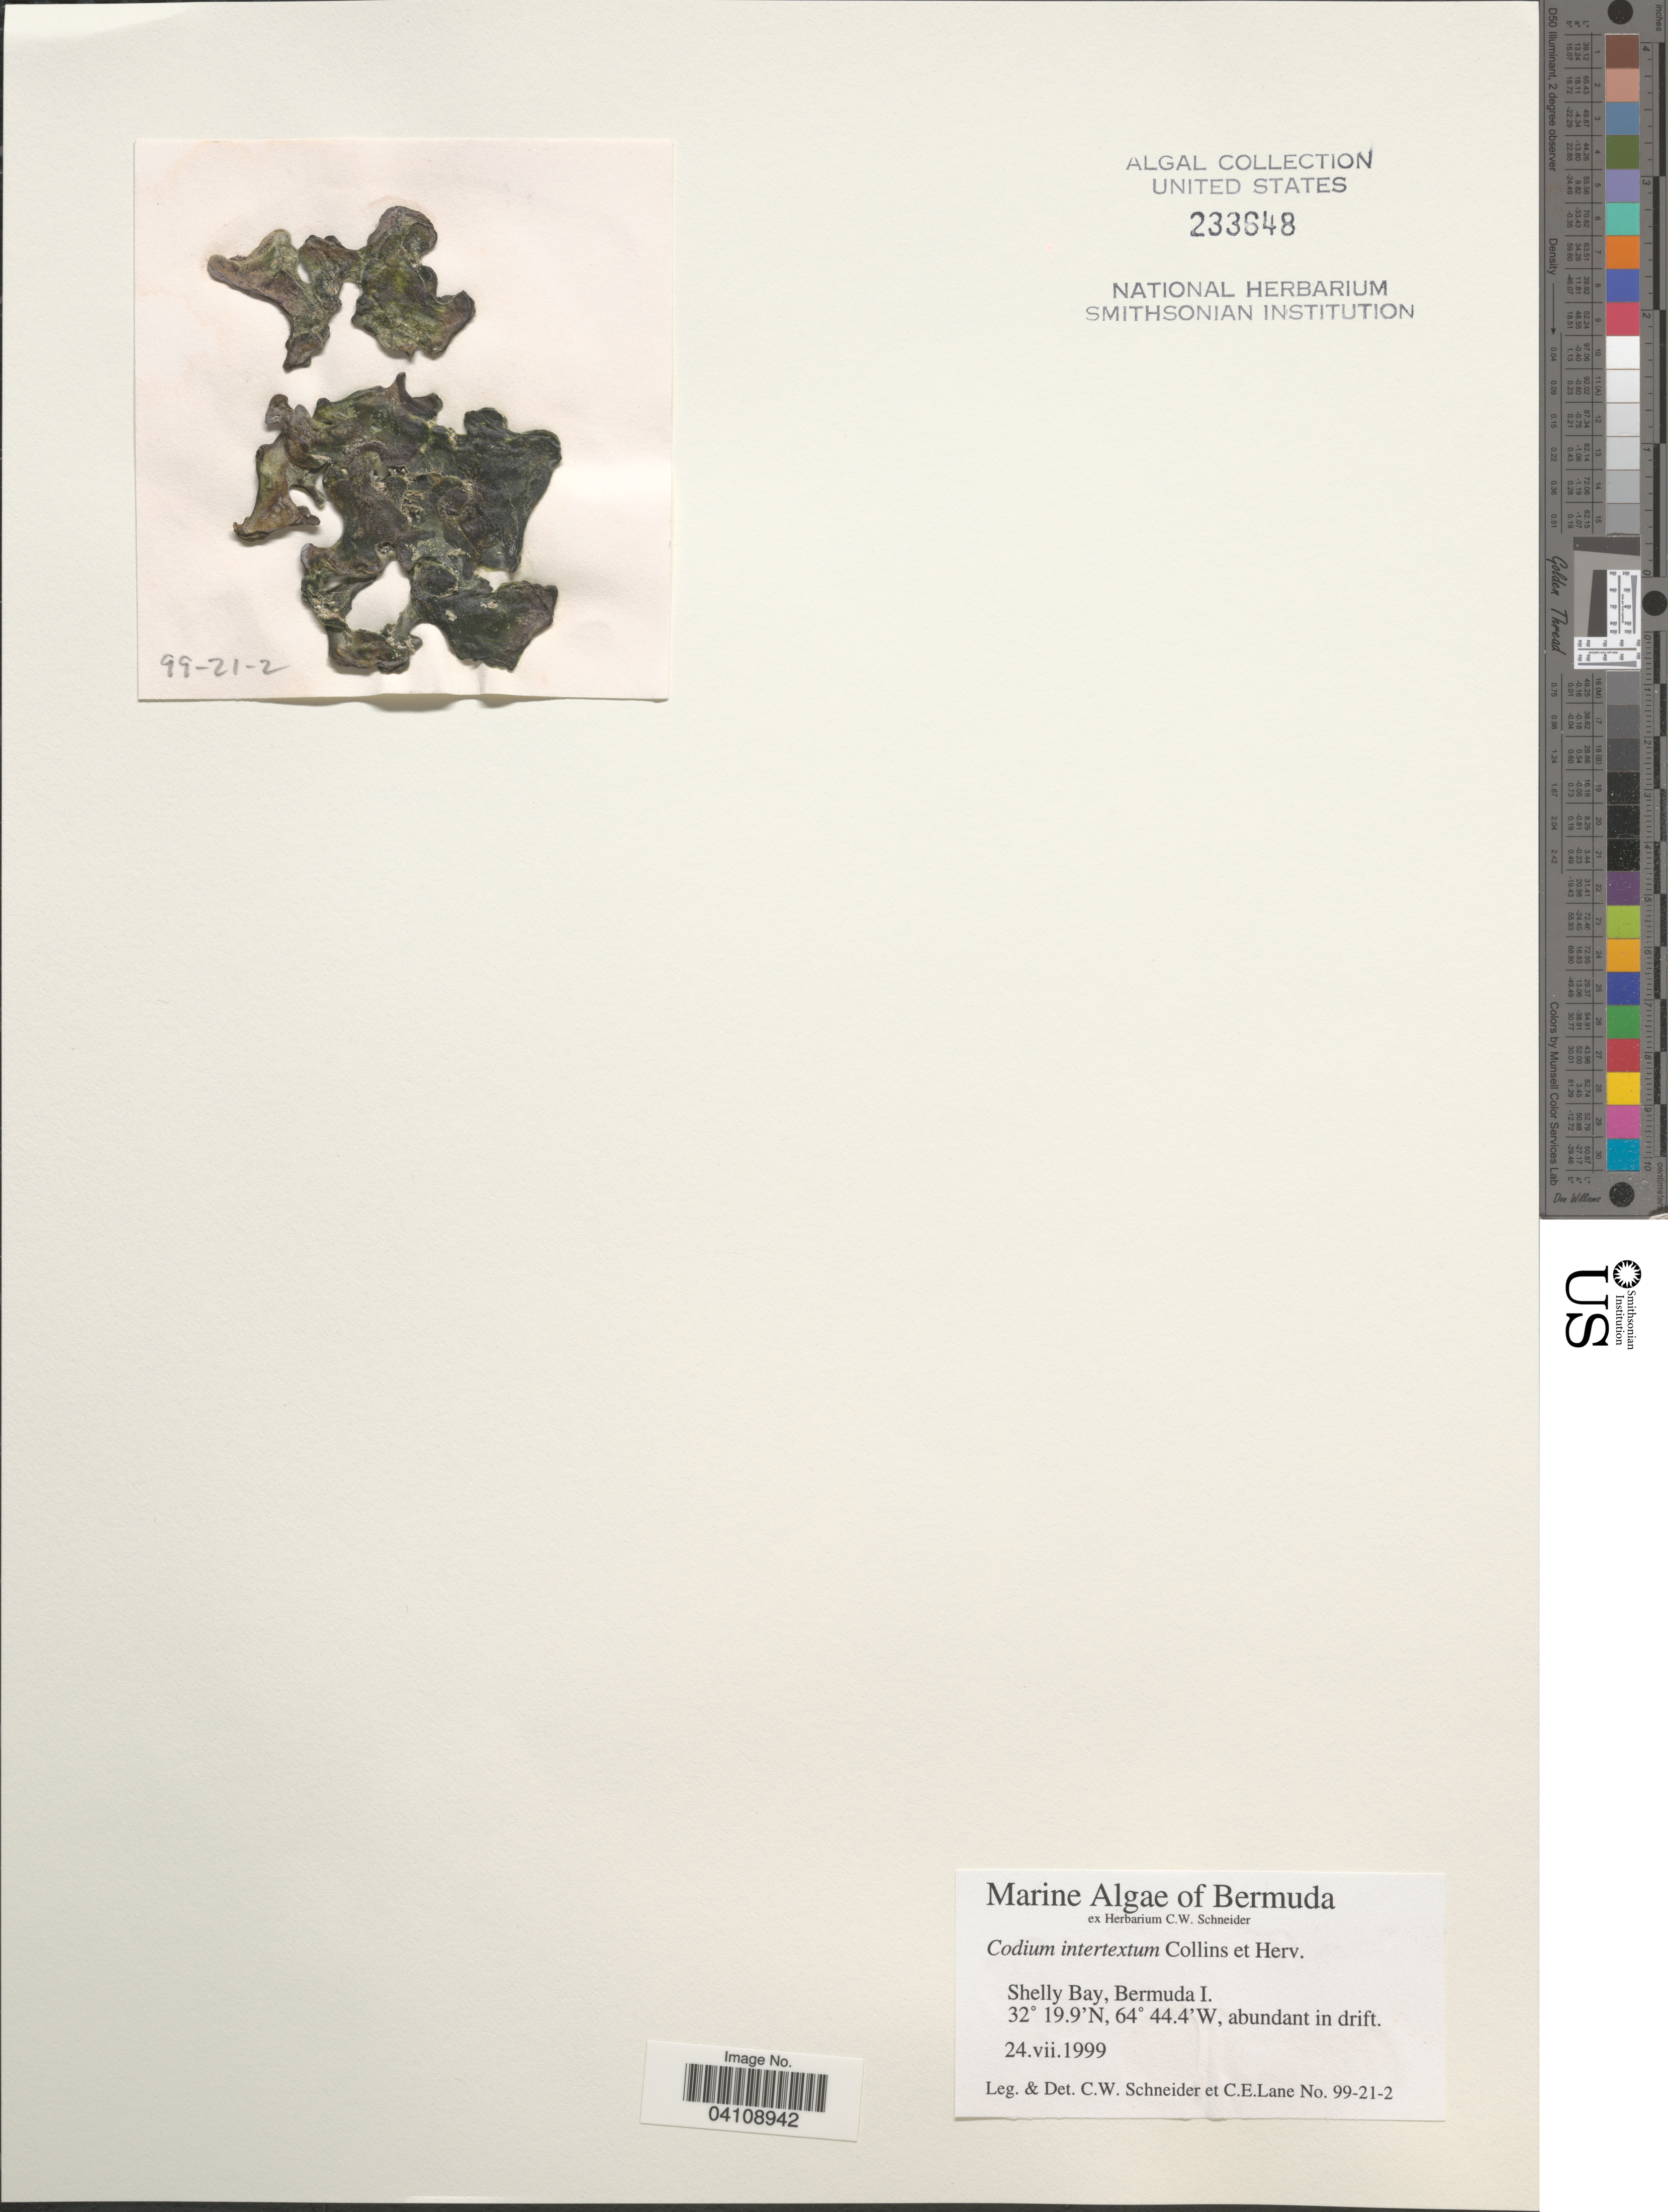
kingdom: Plantae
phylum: Chlorophyta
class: Ulvophyceae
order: Bryopsidales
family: Codiaceae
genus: Codium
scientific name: Codium intertextum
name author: Collins & Herv.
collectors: C. W.Schneider & C. E. Lane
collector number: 99-21-2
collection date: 1999-07-24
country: Bermuda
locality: Shelly Bay, Bermuda I.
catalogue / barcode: US 233648